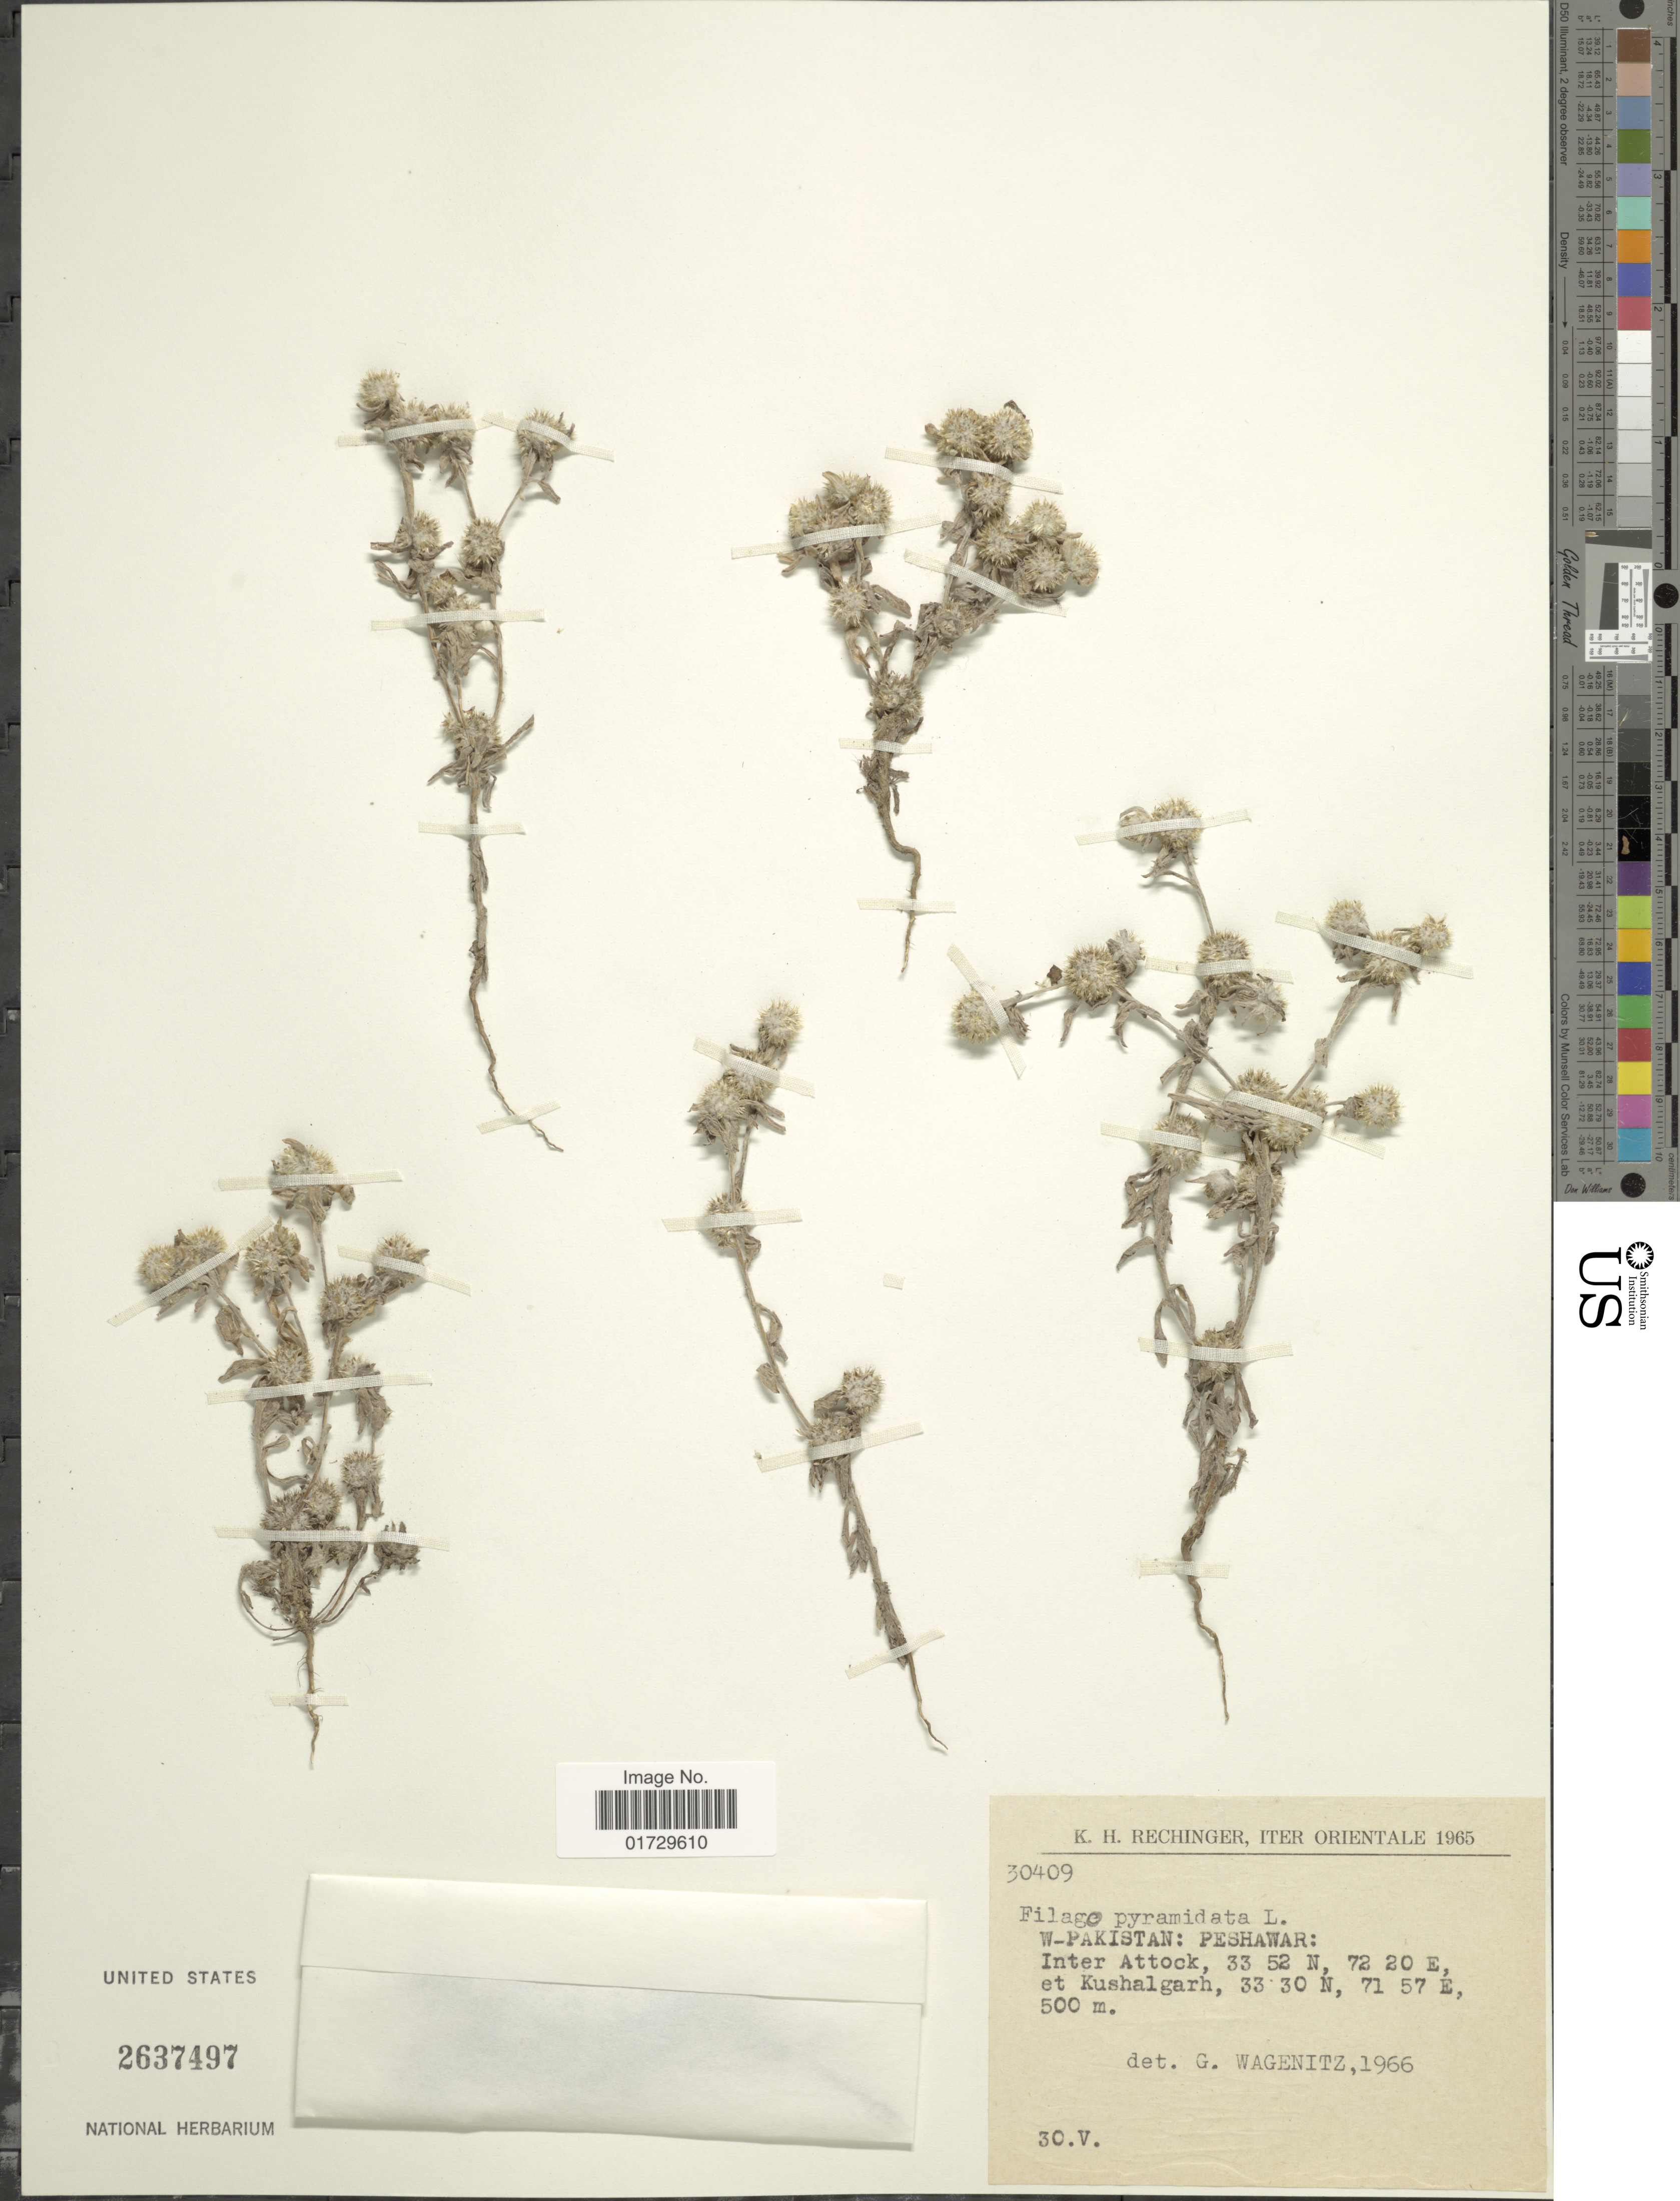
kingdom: Plantae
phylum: Tracheophyta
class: Magnoliopsida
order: Asterales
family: Asteraceae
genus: Filago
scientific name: Filago pyramidata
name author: L.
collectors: K. H. Rechinger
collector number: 30409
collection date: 1965-05-30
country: Pakistan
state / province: Khyber Pakhtunkhwa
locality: W. Pakistan: Peshawar: Inter Attock et Kushalgarh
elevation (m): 500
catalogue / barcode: US 2637497